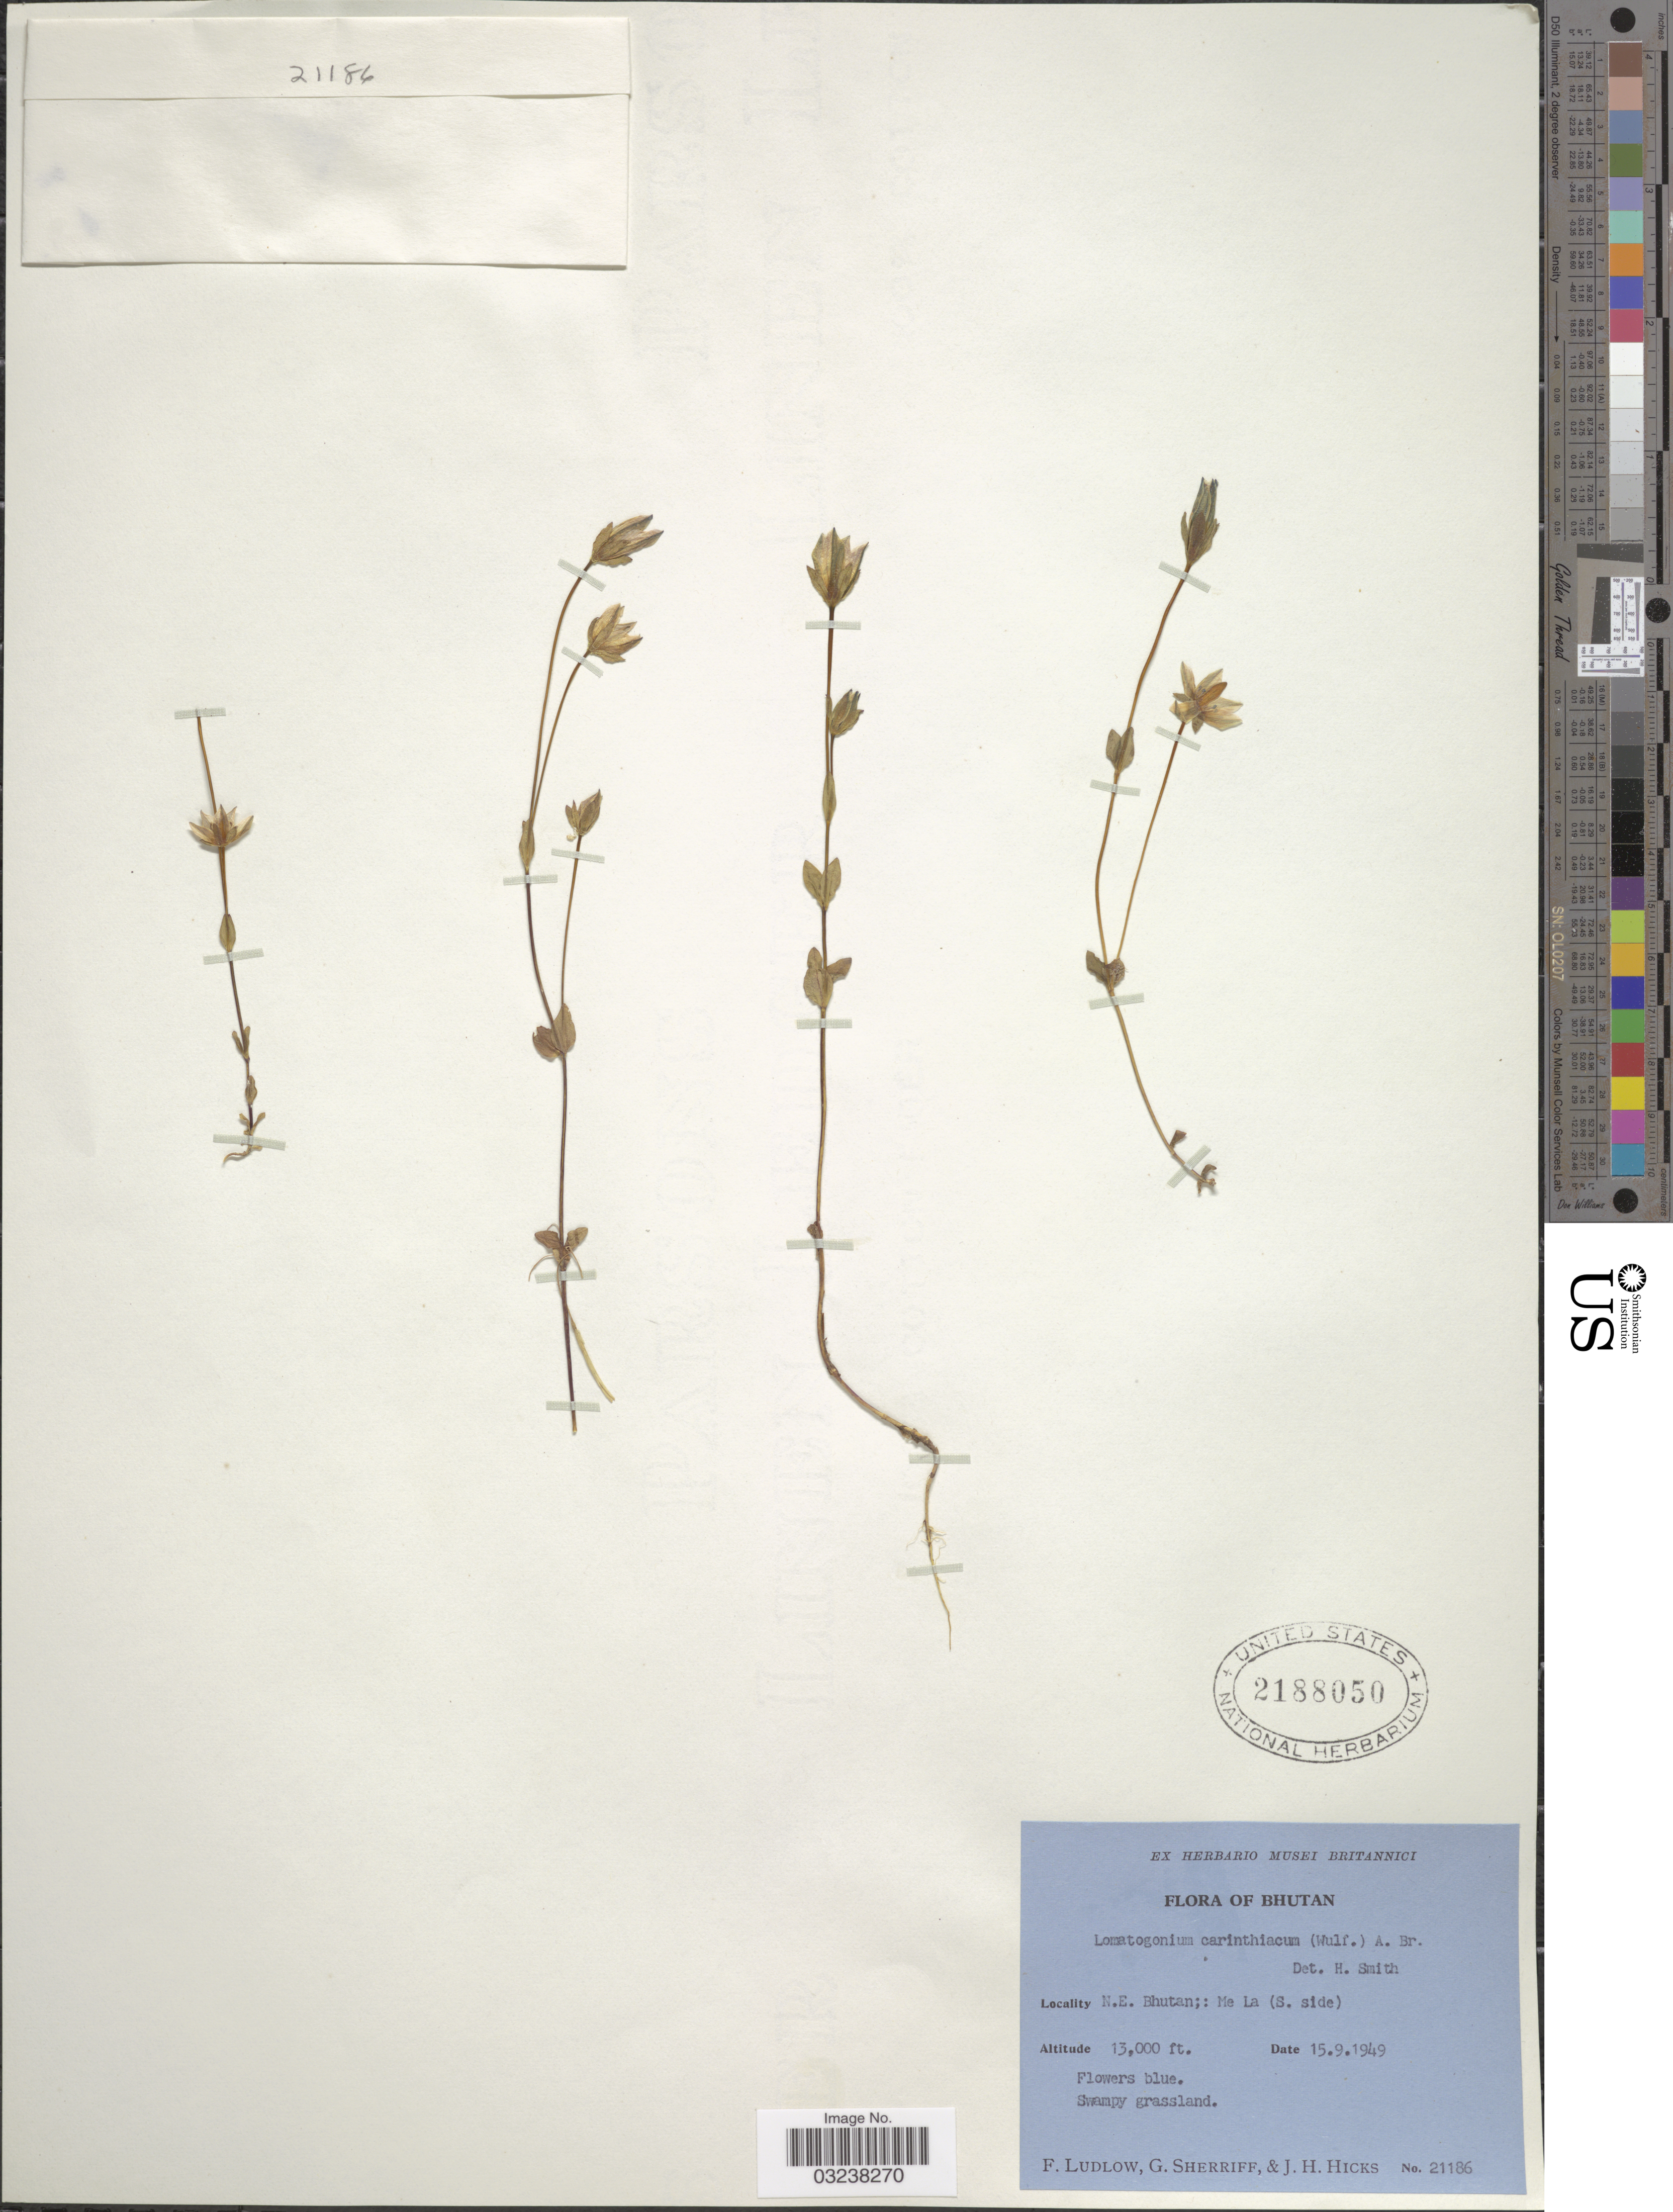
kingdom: Plantae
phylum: Tracheophyta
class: Magnoliopsida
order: Gentianales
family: Gentianaceae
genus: Lomatogonium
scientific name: Lomatogonium carinthiacum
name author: (Wulfen) A. Braun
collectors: F. Ludlow, G. Sherriff & J. H. Hicks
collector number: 21186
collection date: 1949-09-15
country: Bhutan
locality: N.E. Bhutan: Me La (S. side).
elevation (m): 3962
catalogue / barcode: US 2188050